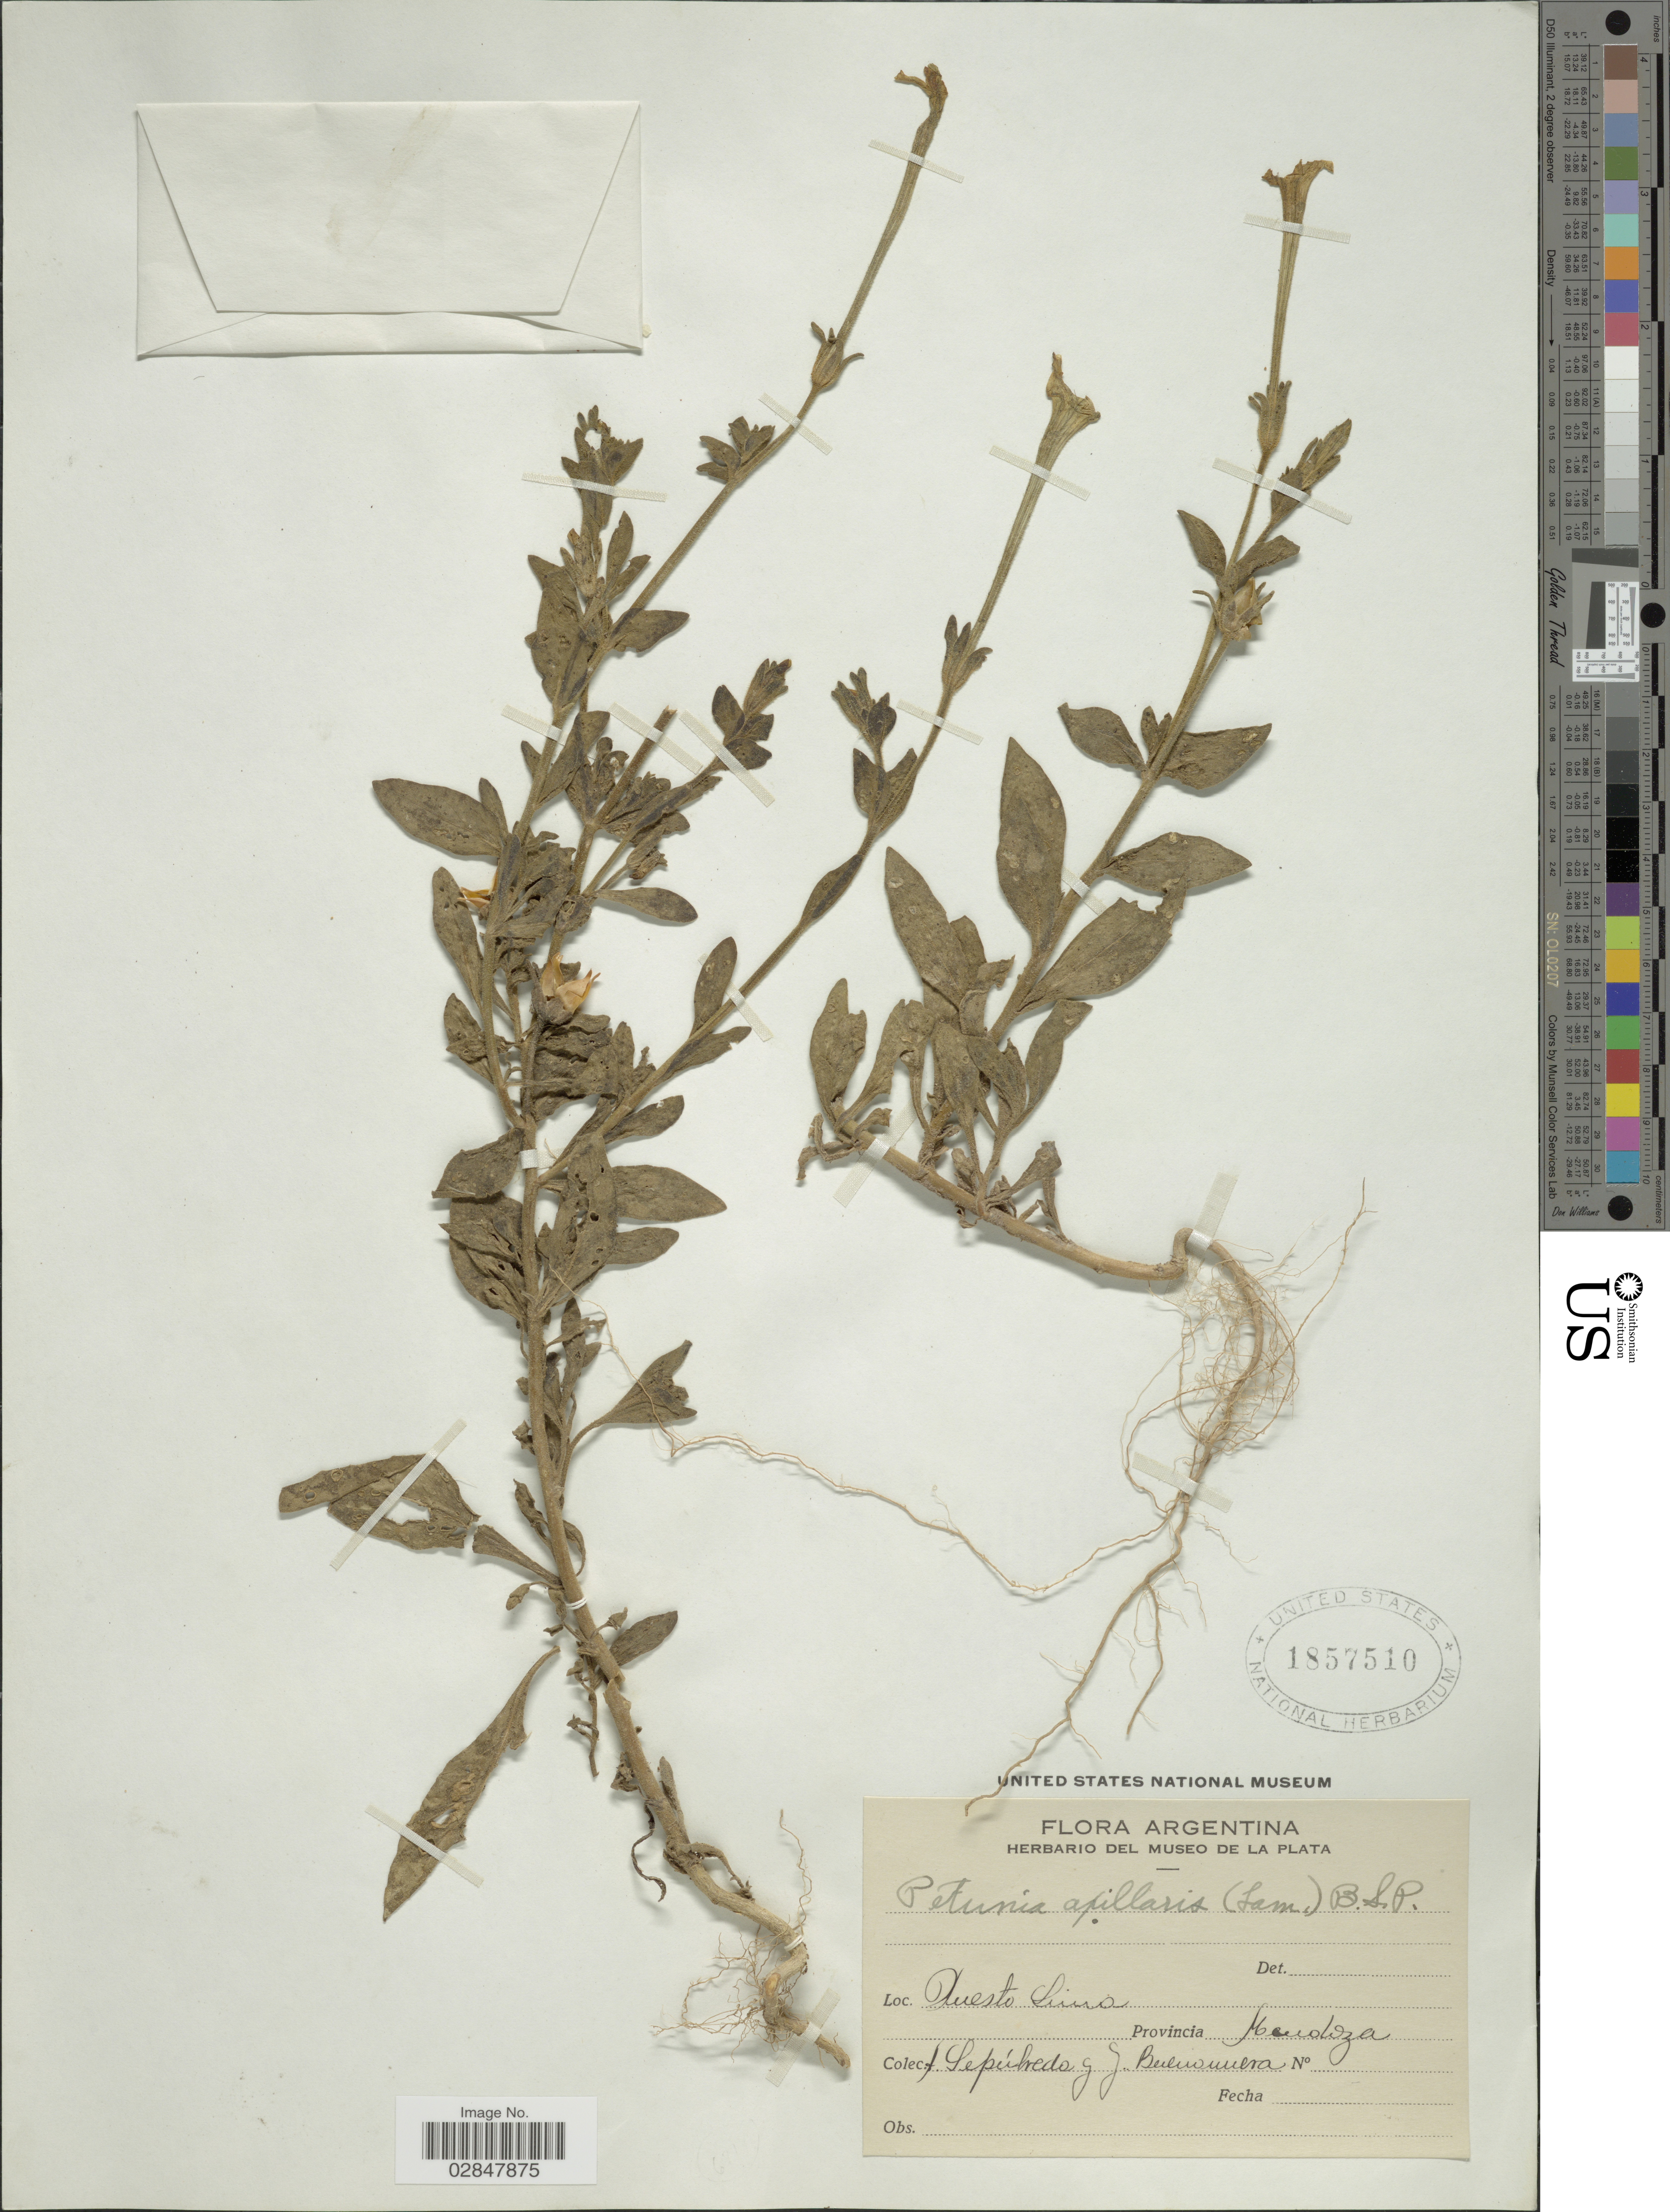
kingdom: Plantae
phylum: Tracheophyta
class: Magnoliopsida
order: Solanales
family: Solanaceae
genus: Petunia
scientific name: Petunia axillaris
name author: (Lam.) Britton, Stearns & Poggenb.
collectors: J. Sepulveda & J. Balbuena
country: Argentina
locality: Questo Lima, Provincia Mendoza.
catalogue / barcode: US 1857510